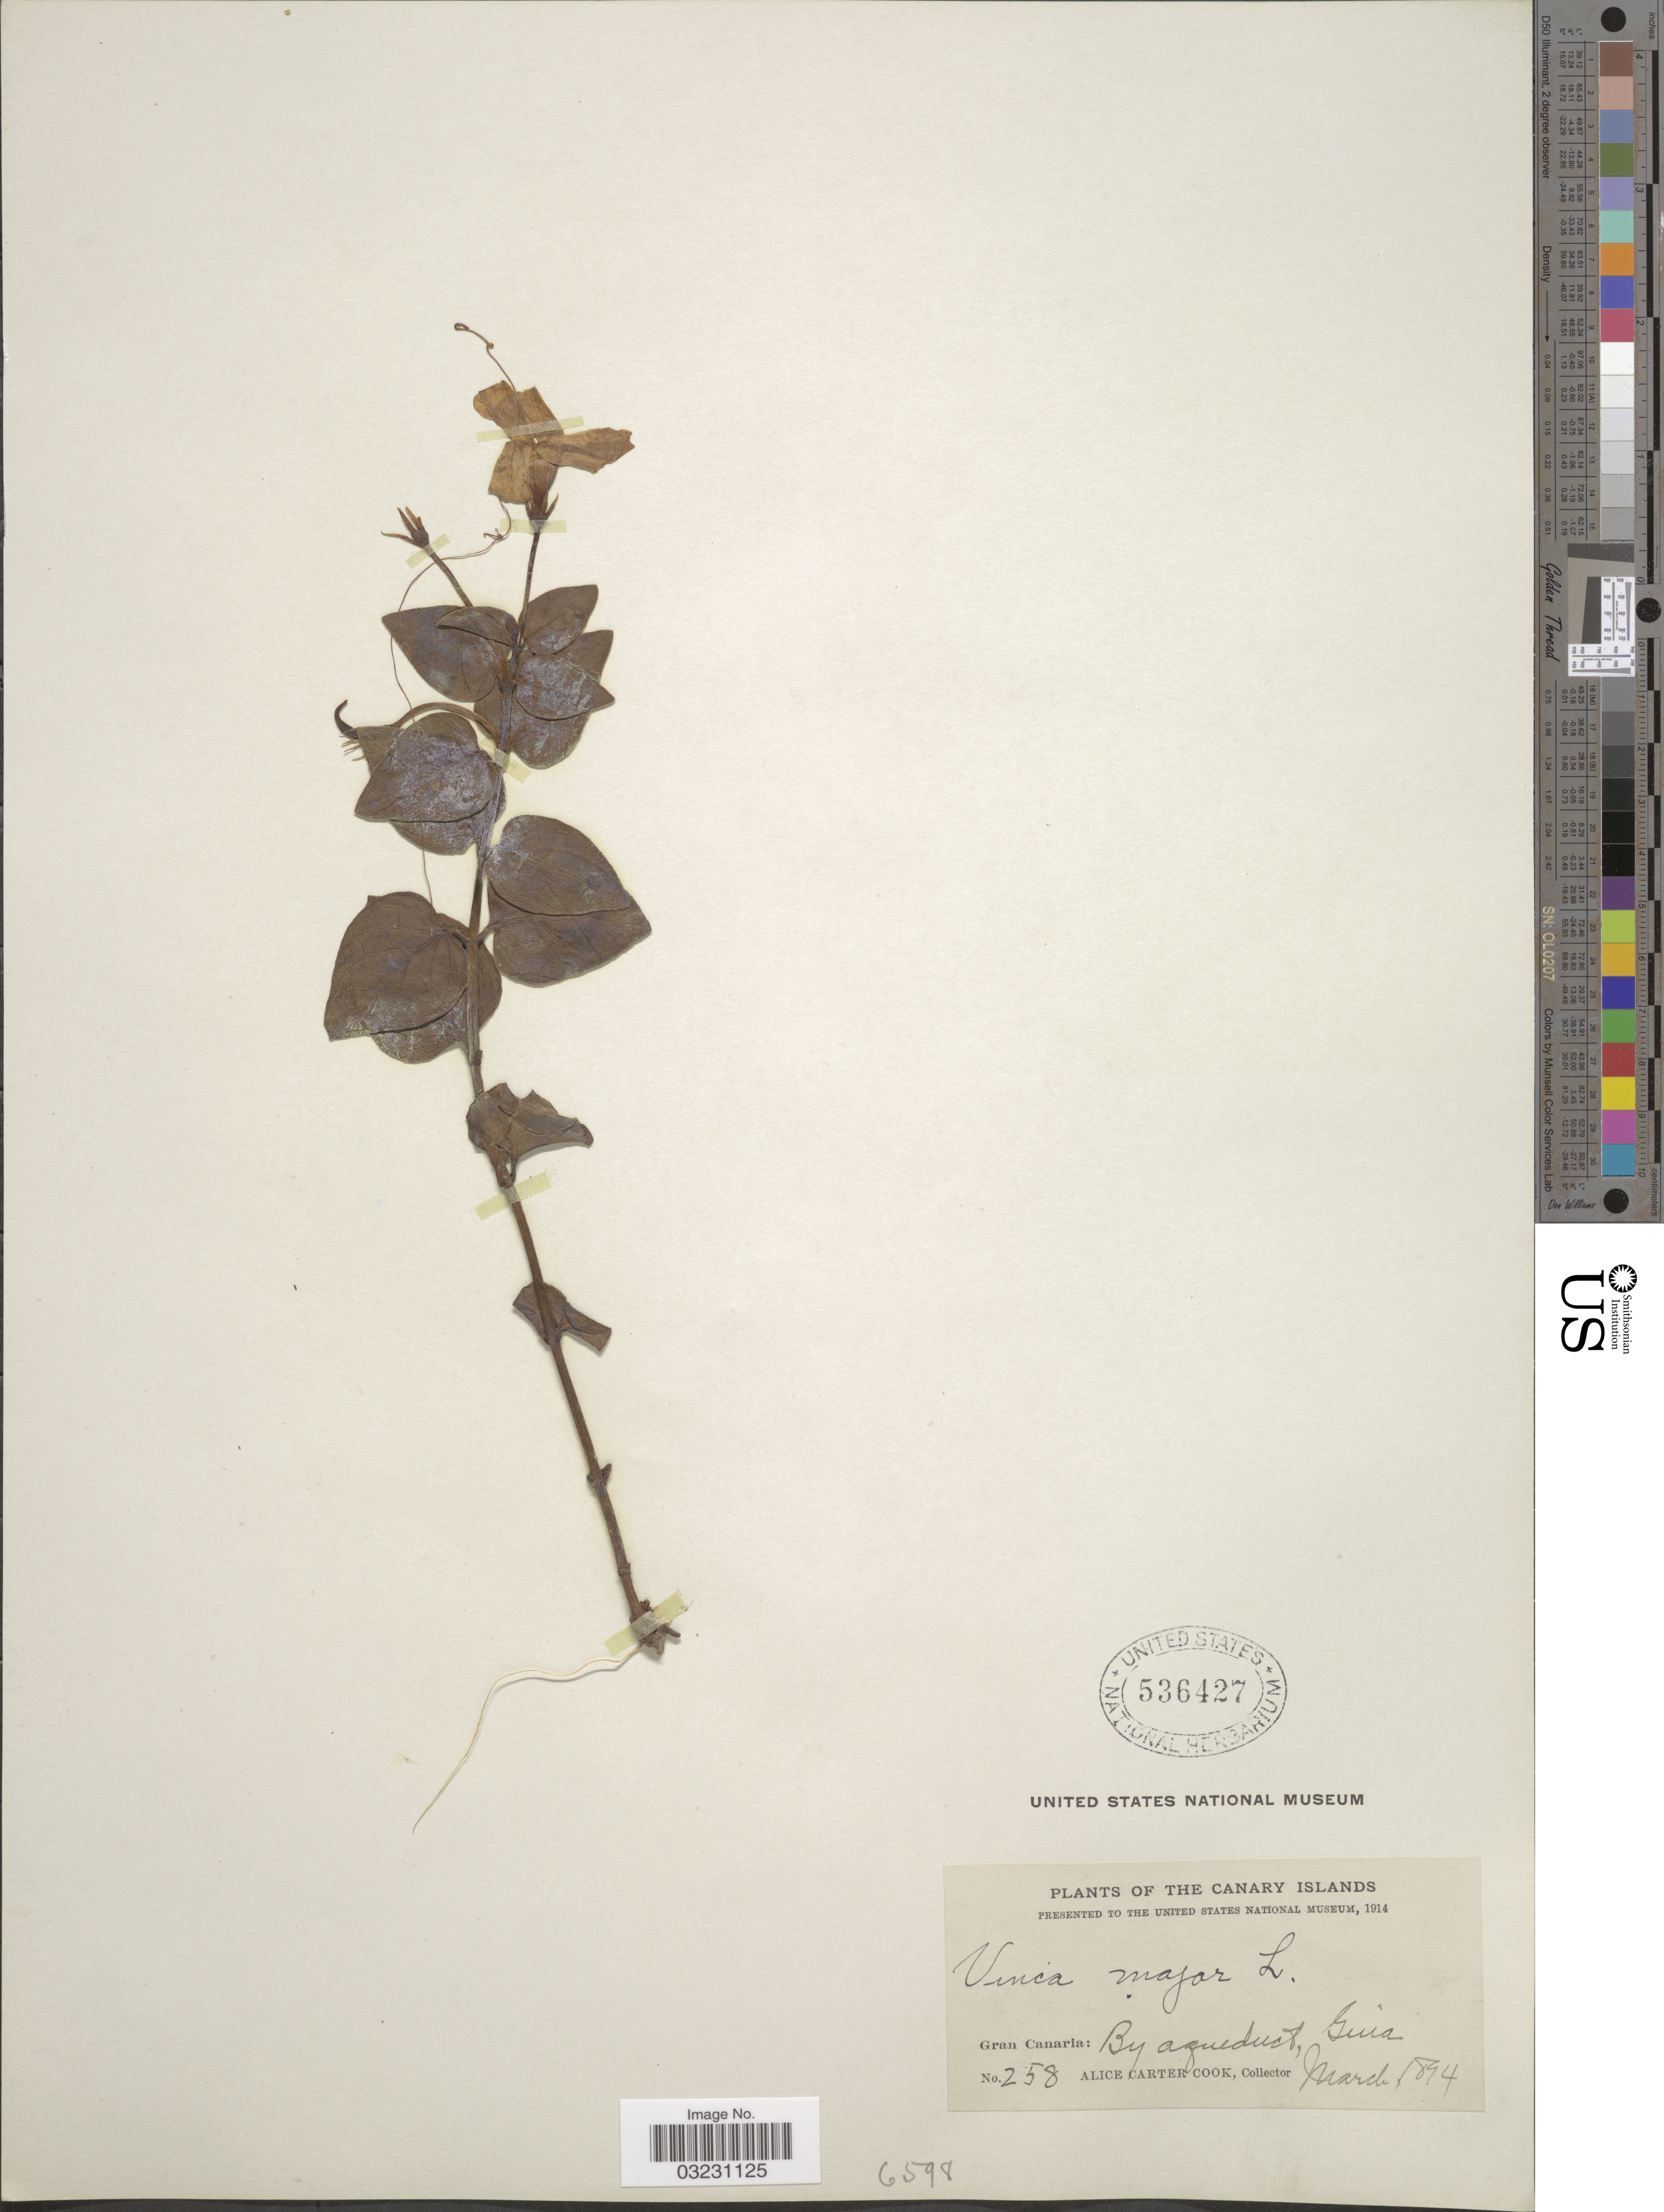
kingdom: Plantae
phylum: Tracheophyta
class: Magnoliopsida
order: Gentianales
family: Apocynaceae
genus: Vinca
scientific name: Vinca major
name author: L.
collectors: Alice C. Cook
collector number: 258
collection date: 1894-03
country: Spain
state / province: Canarias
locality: Canary Islands. Gran Canaria: By aqueduct, Guia.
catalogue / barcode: US 536427